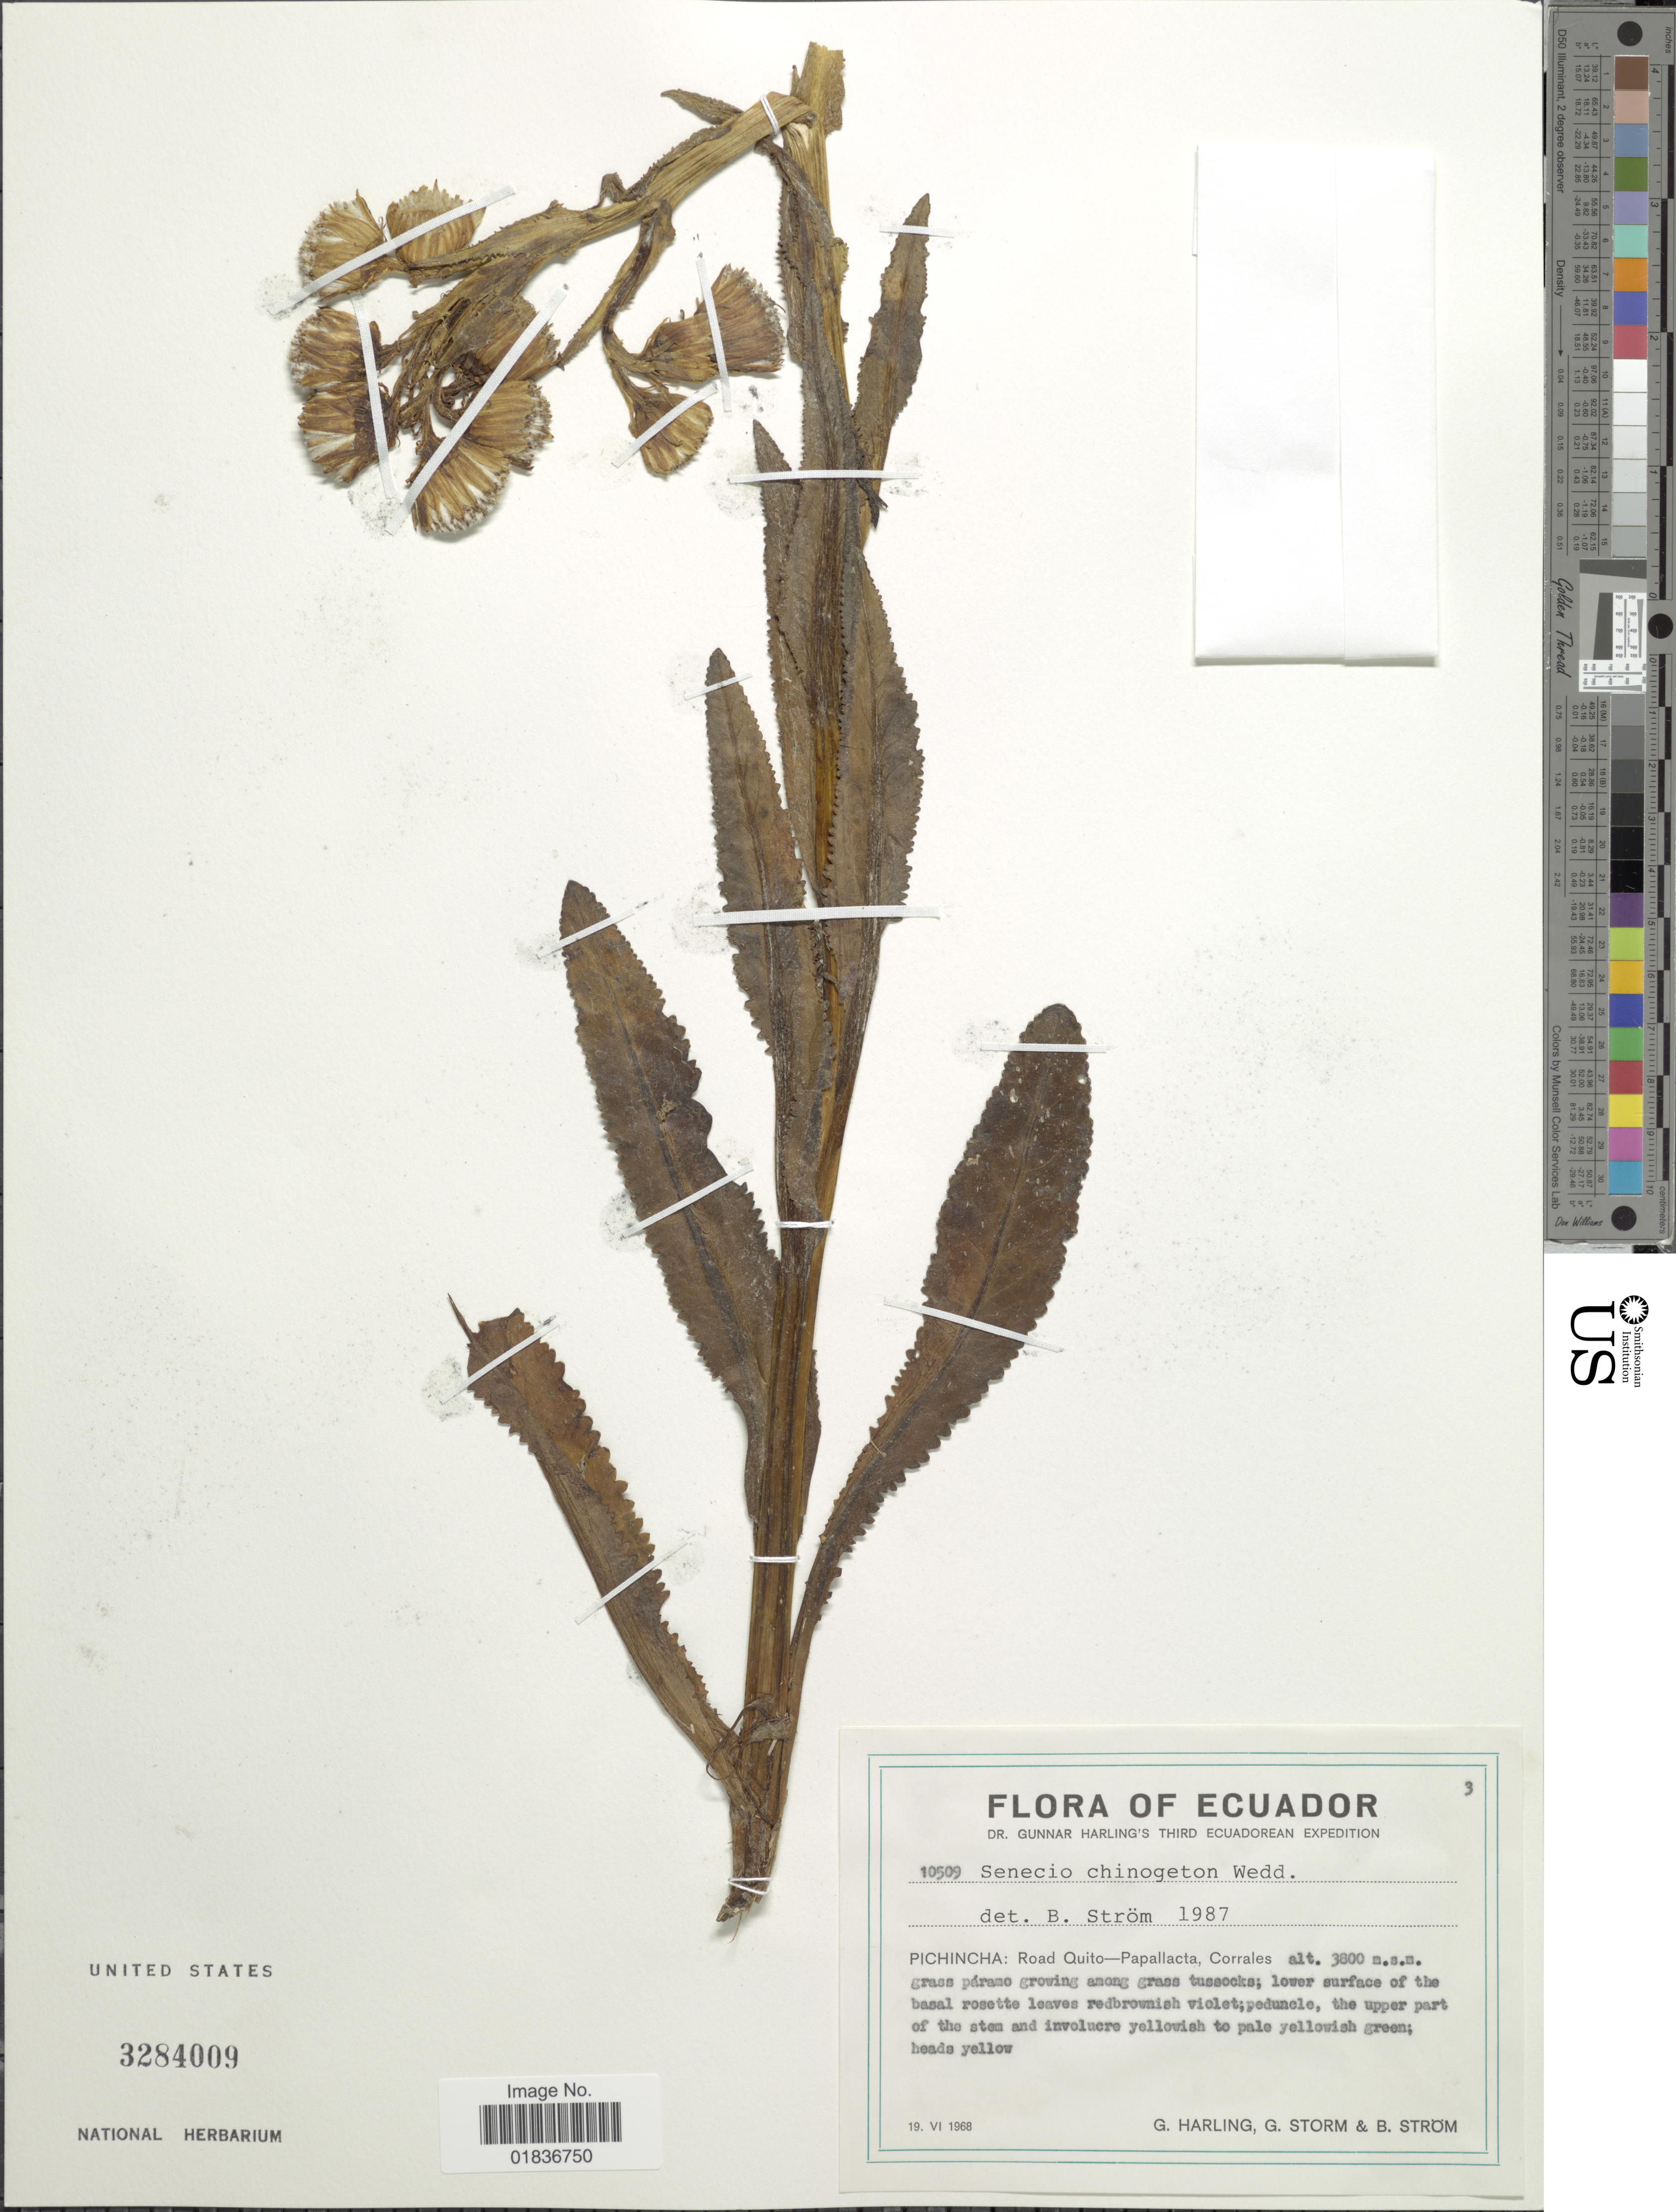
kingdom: Plantae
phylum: Tracheophyta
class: Magnoliopsida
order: Asterales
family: Asteraceae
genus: Senecio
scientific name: Senecio tephrosioides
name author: Turcz.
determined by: Salomon, Luciana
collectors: G. Harling, G. Storm & B. Ström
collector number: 10509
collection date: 1968-06-19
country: Ecuador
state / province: Pichincha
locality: Pichincha: Road Quito-Papallacta, Corrales.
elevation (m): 3800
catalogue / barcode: US 3284009